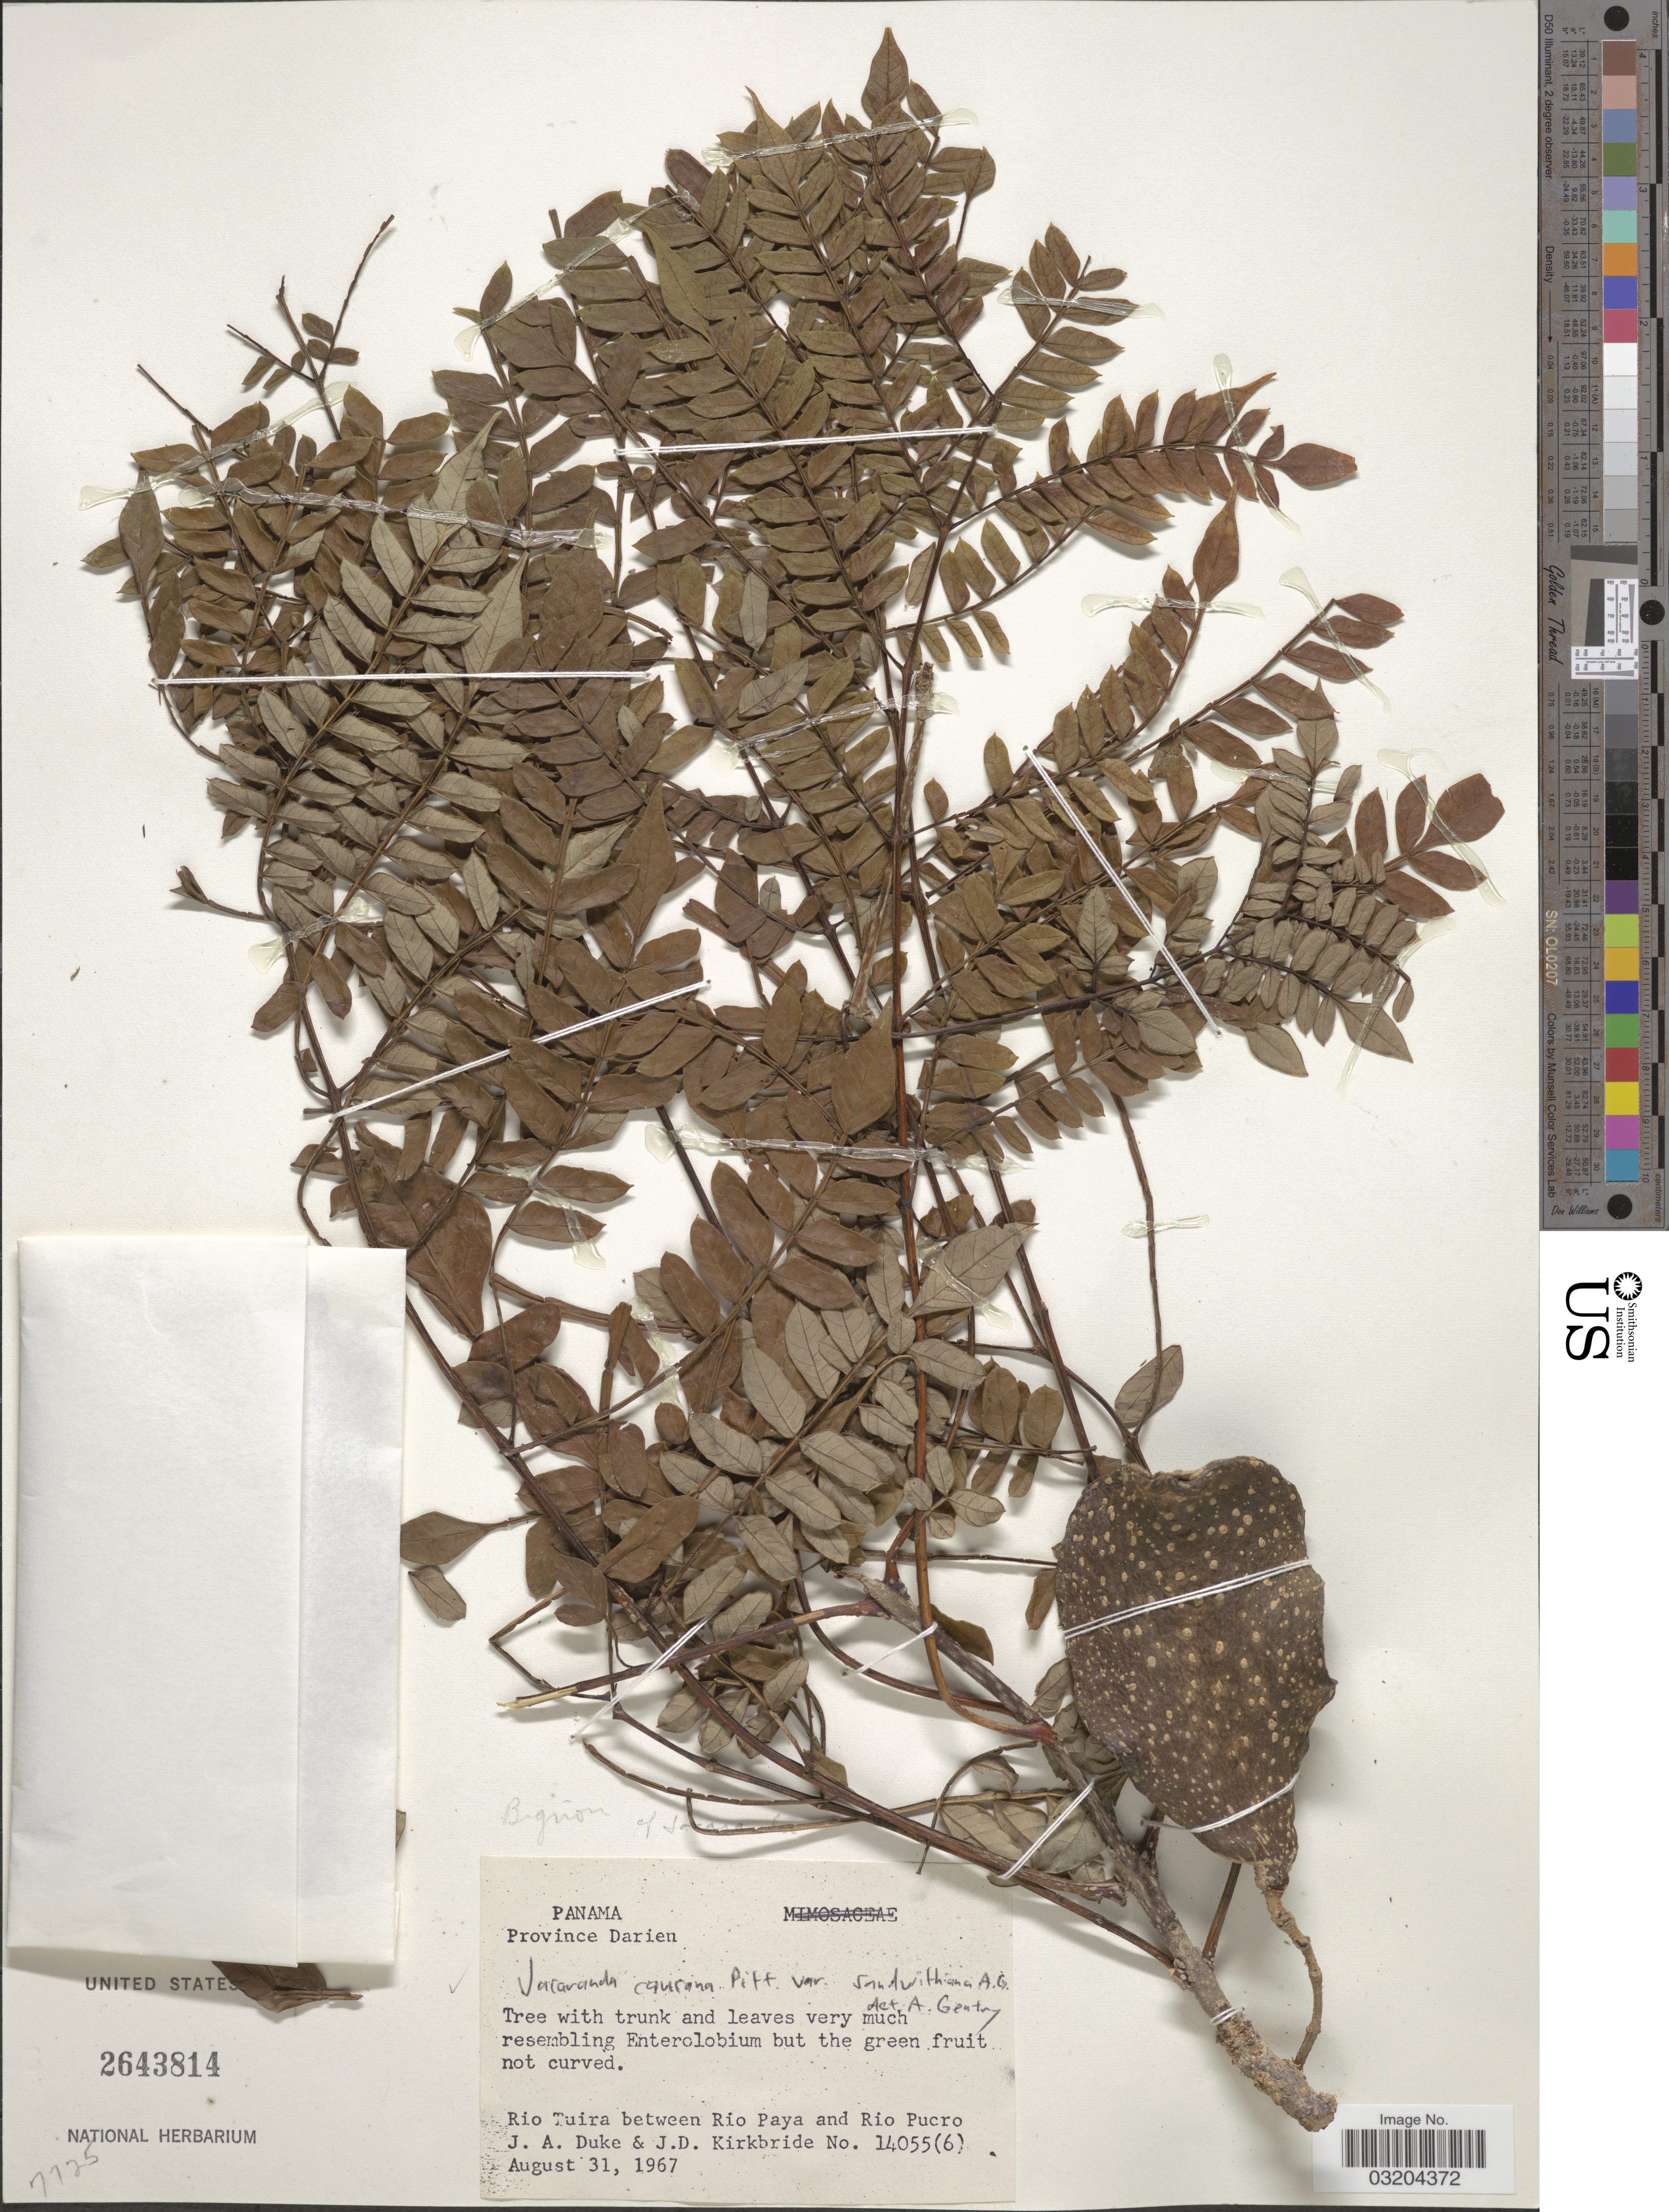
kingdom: Plantae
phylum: Tracheophyta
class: Magnoliopsida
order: Lamiales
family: Bignoniaceae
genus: Jacaranda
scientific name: Jacaranda caucana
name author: Pittier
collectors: J. A. Duke & J. Kirkbride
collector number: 14055 (6)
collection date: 1967-08-31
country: Panama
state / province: Darién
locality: Rio Tuira between Rio Paya and Rio Pucro.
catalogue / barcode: US 2643814